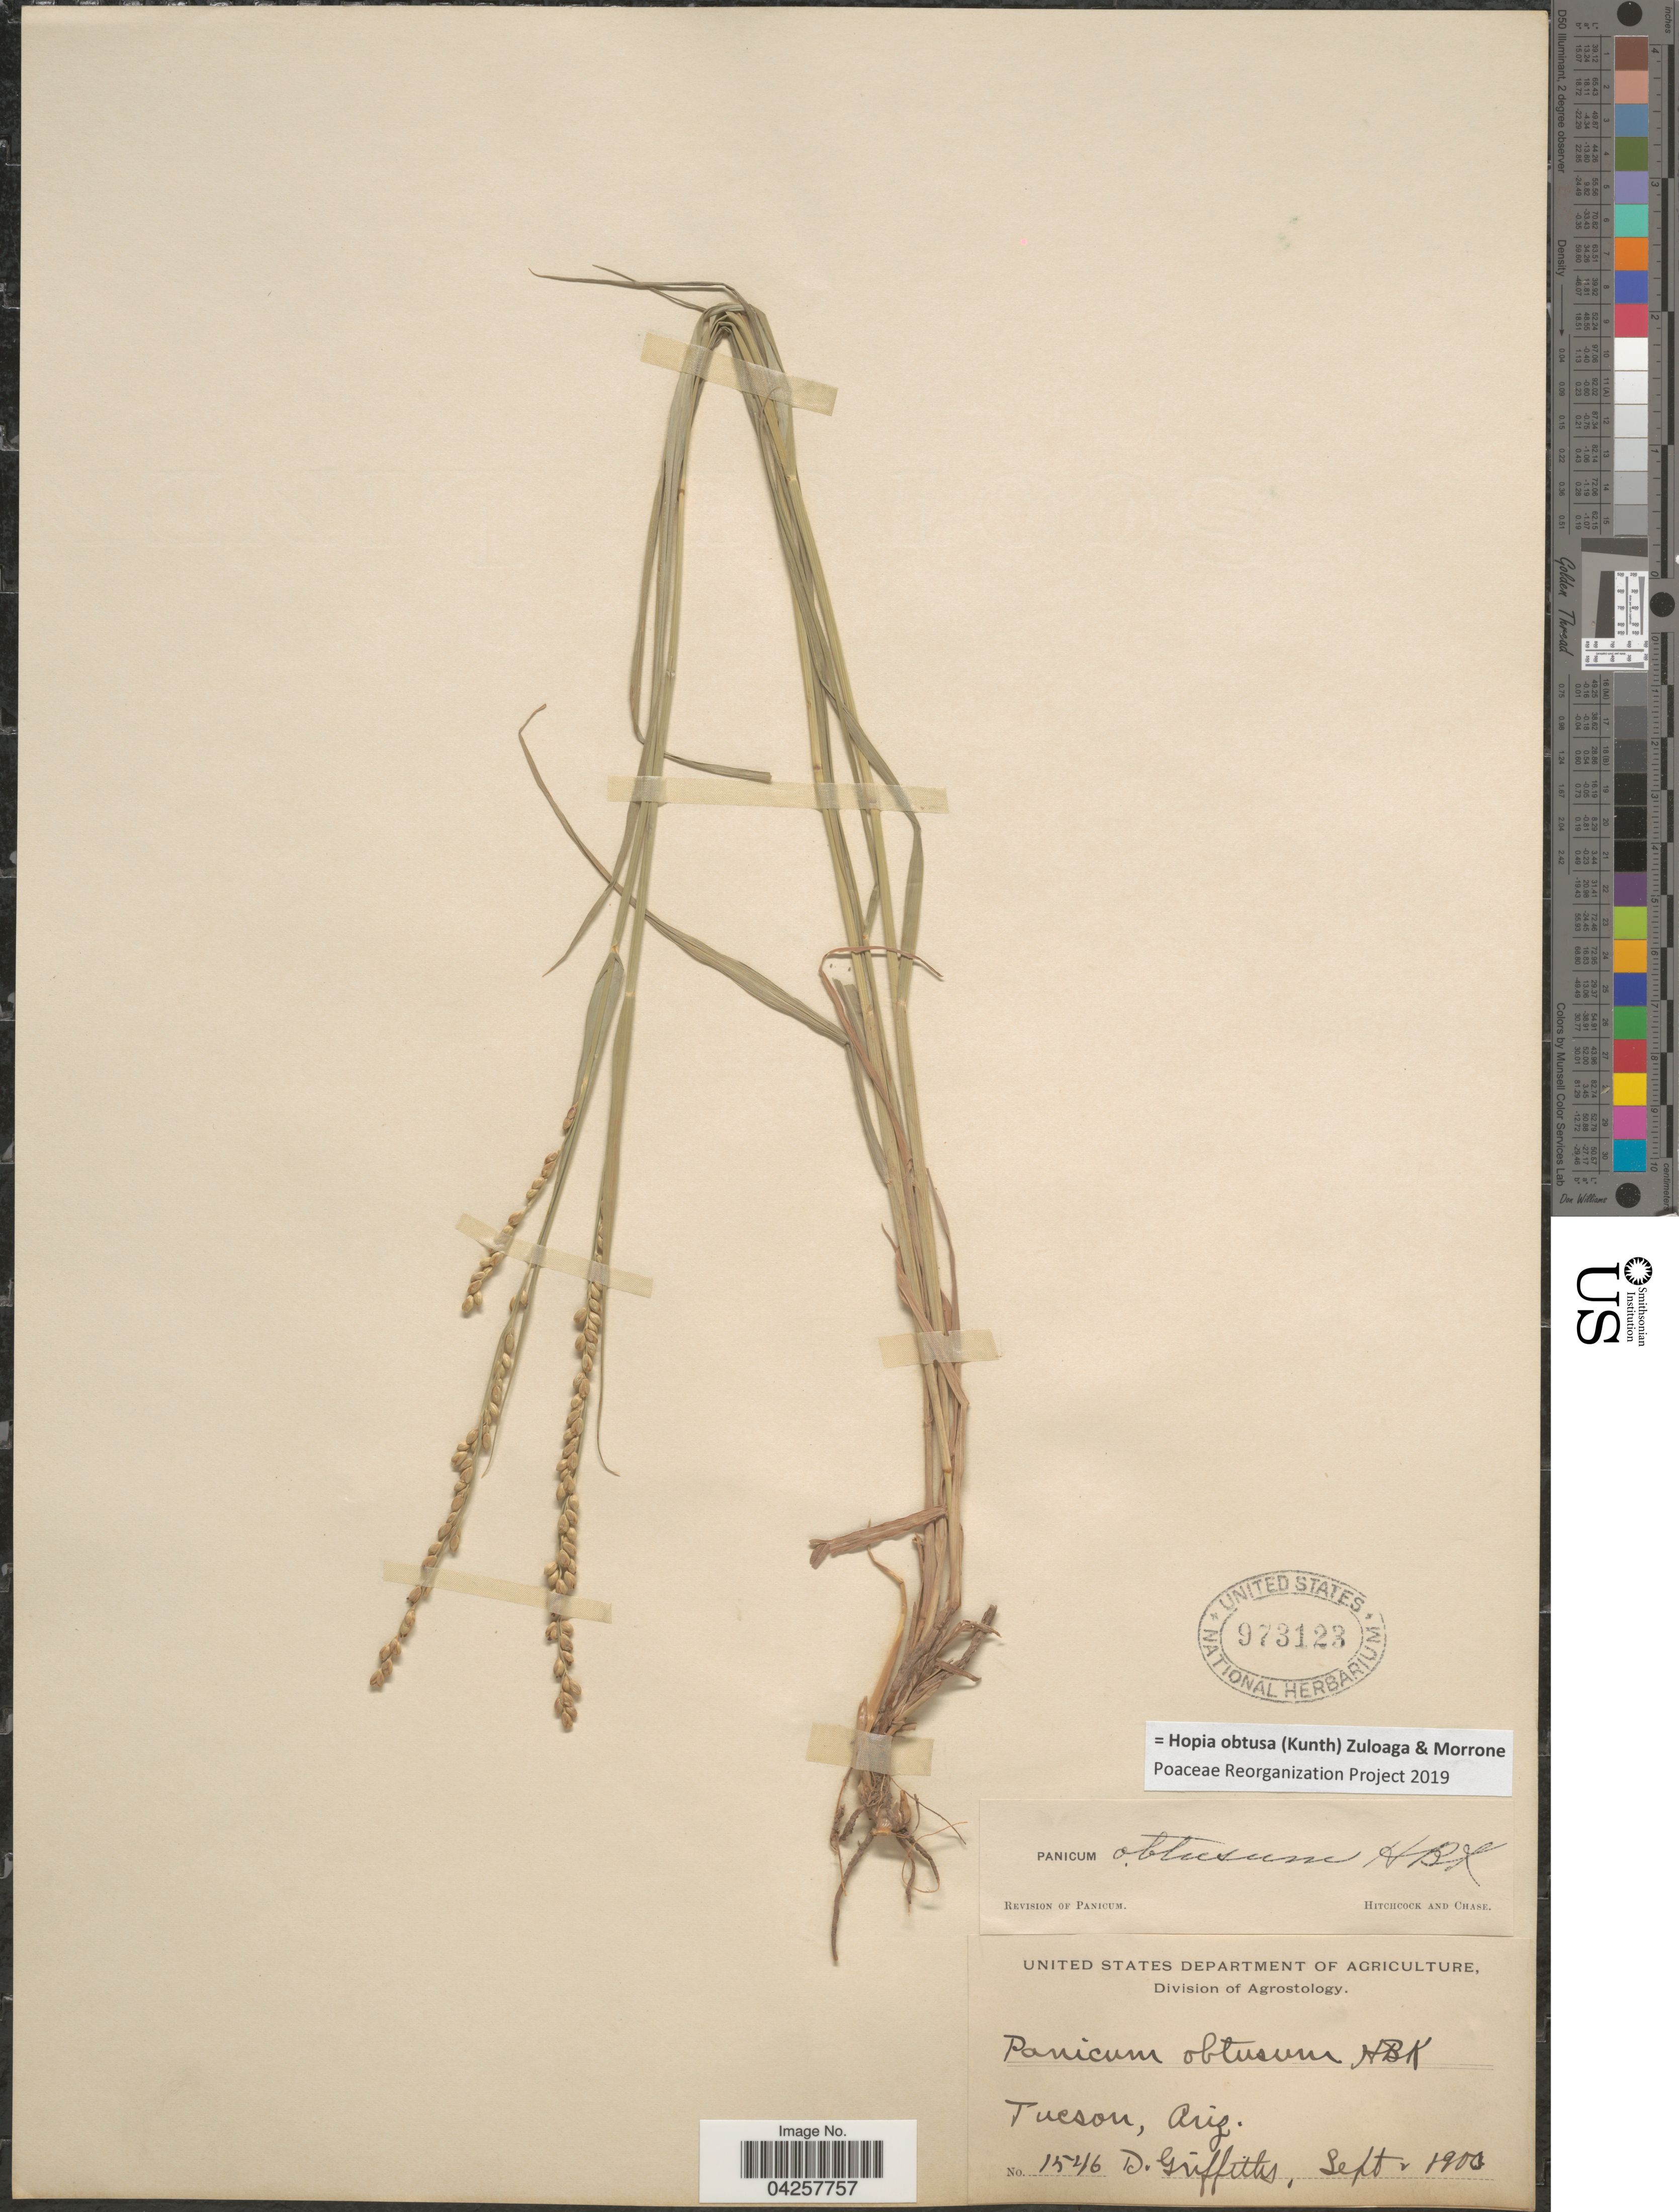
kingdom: Plantae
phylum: Tracheophyta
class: Liliopsida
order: Poales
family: Poaceae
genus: Hopia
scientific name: Hopia obtusa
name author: (Kunth) Zuloaga & Morrone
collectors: D. Griffiths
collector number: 1546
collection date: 1900-09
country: United States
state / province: Arizona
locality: Tucson.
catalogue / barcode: US 973123